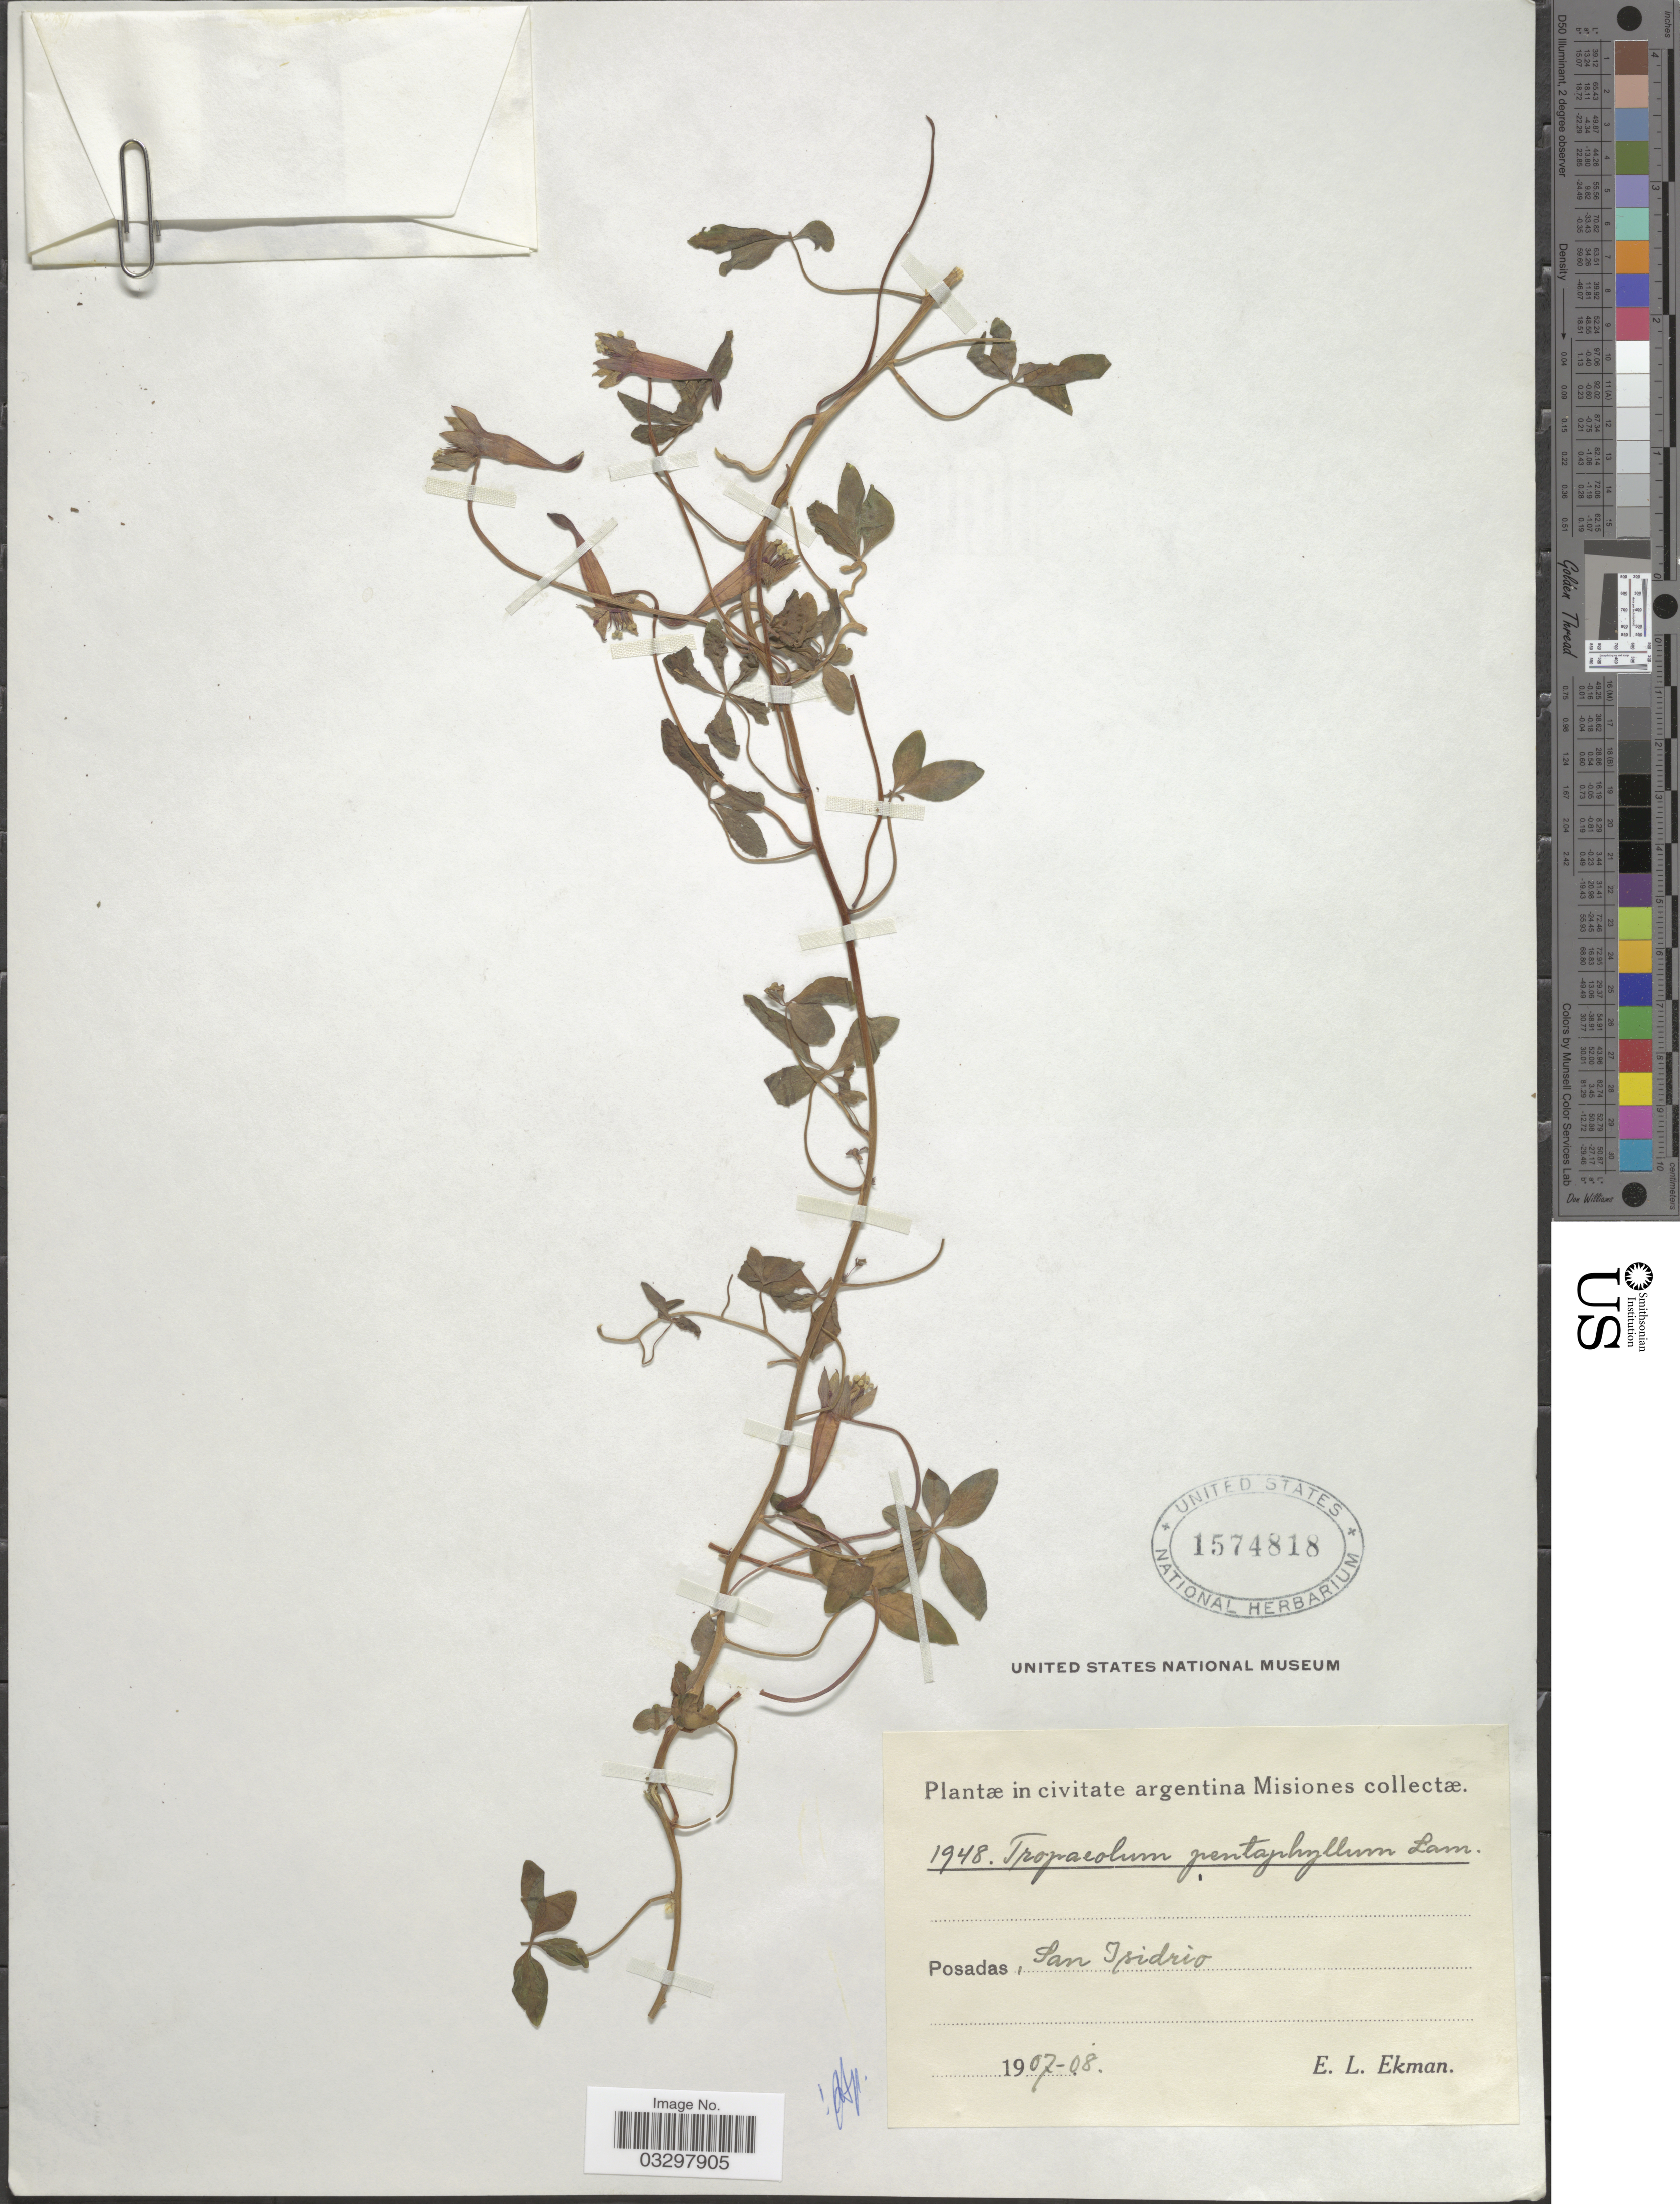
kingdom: Plantae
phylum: Tracheophyta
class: Magnoliopsida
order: Brassicales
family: Tropaeolaceae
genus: Tropaeolum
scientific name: Tropaeolum pentaphyllum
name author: Lam.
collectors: E. L. Ekman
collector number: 1948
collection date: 1907/1908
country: Argentina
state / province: Misiones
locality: Posadas, San Isidrio.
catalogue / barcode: US 1574818